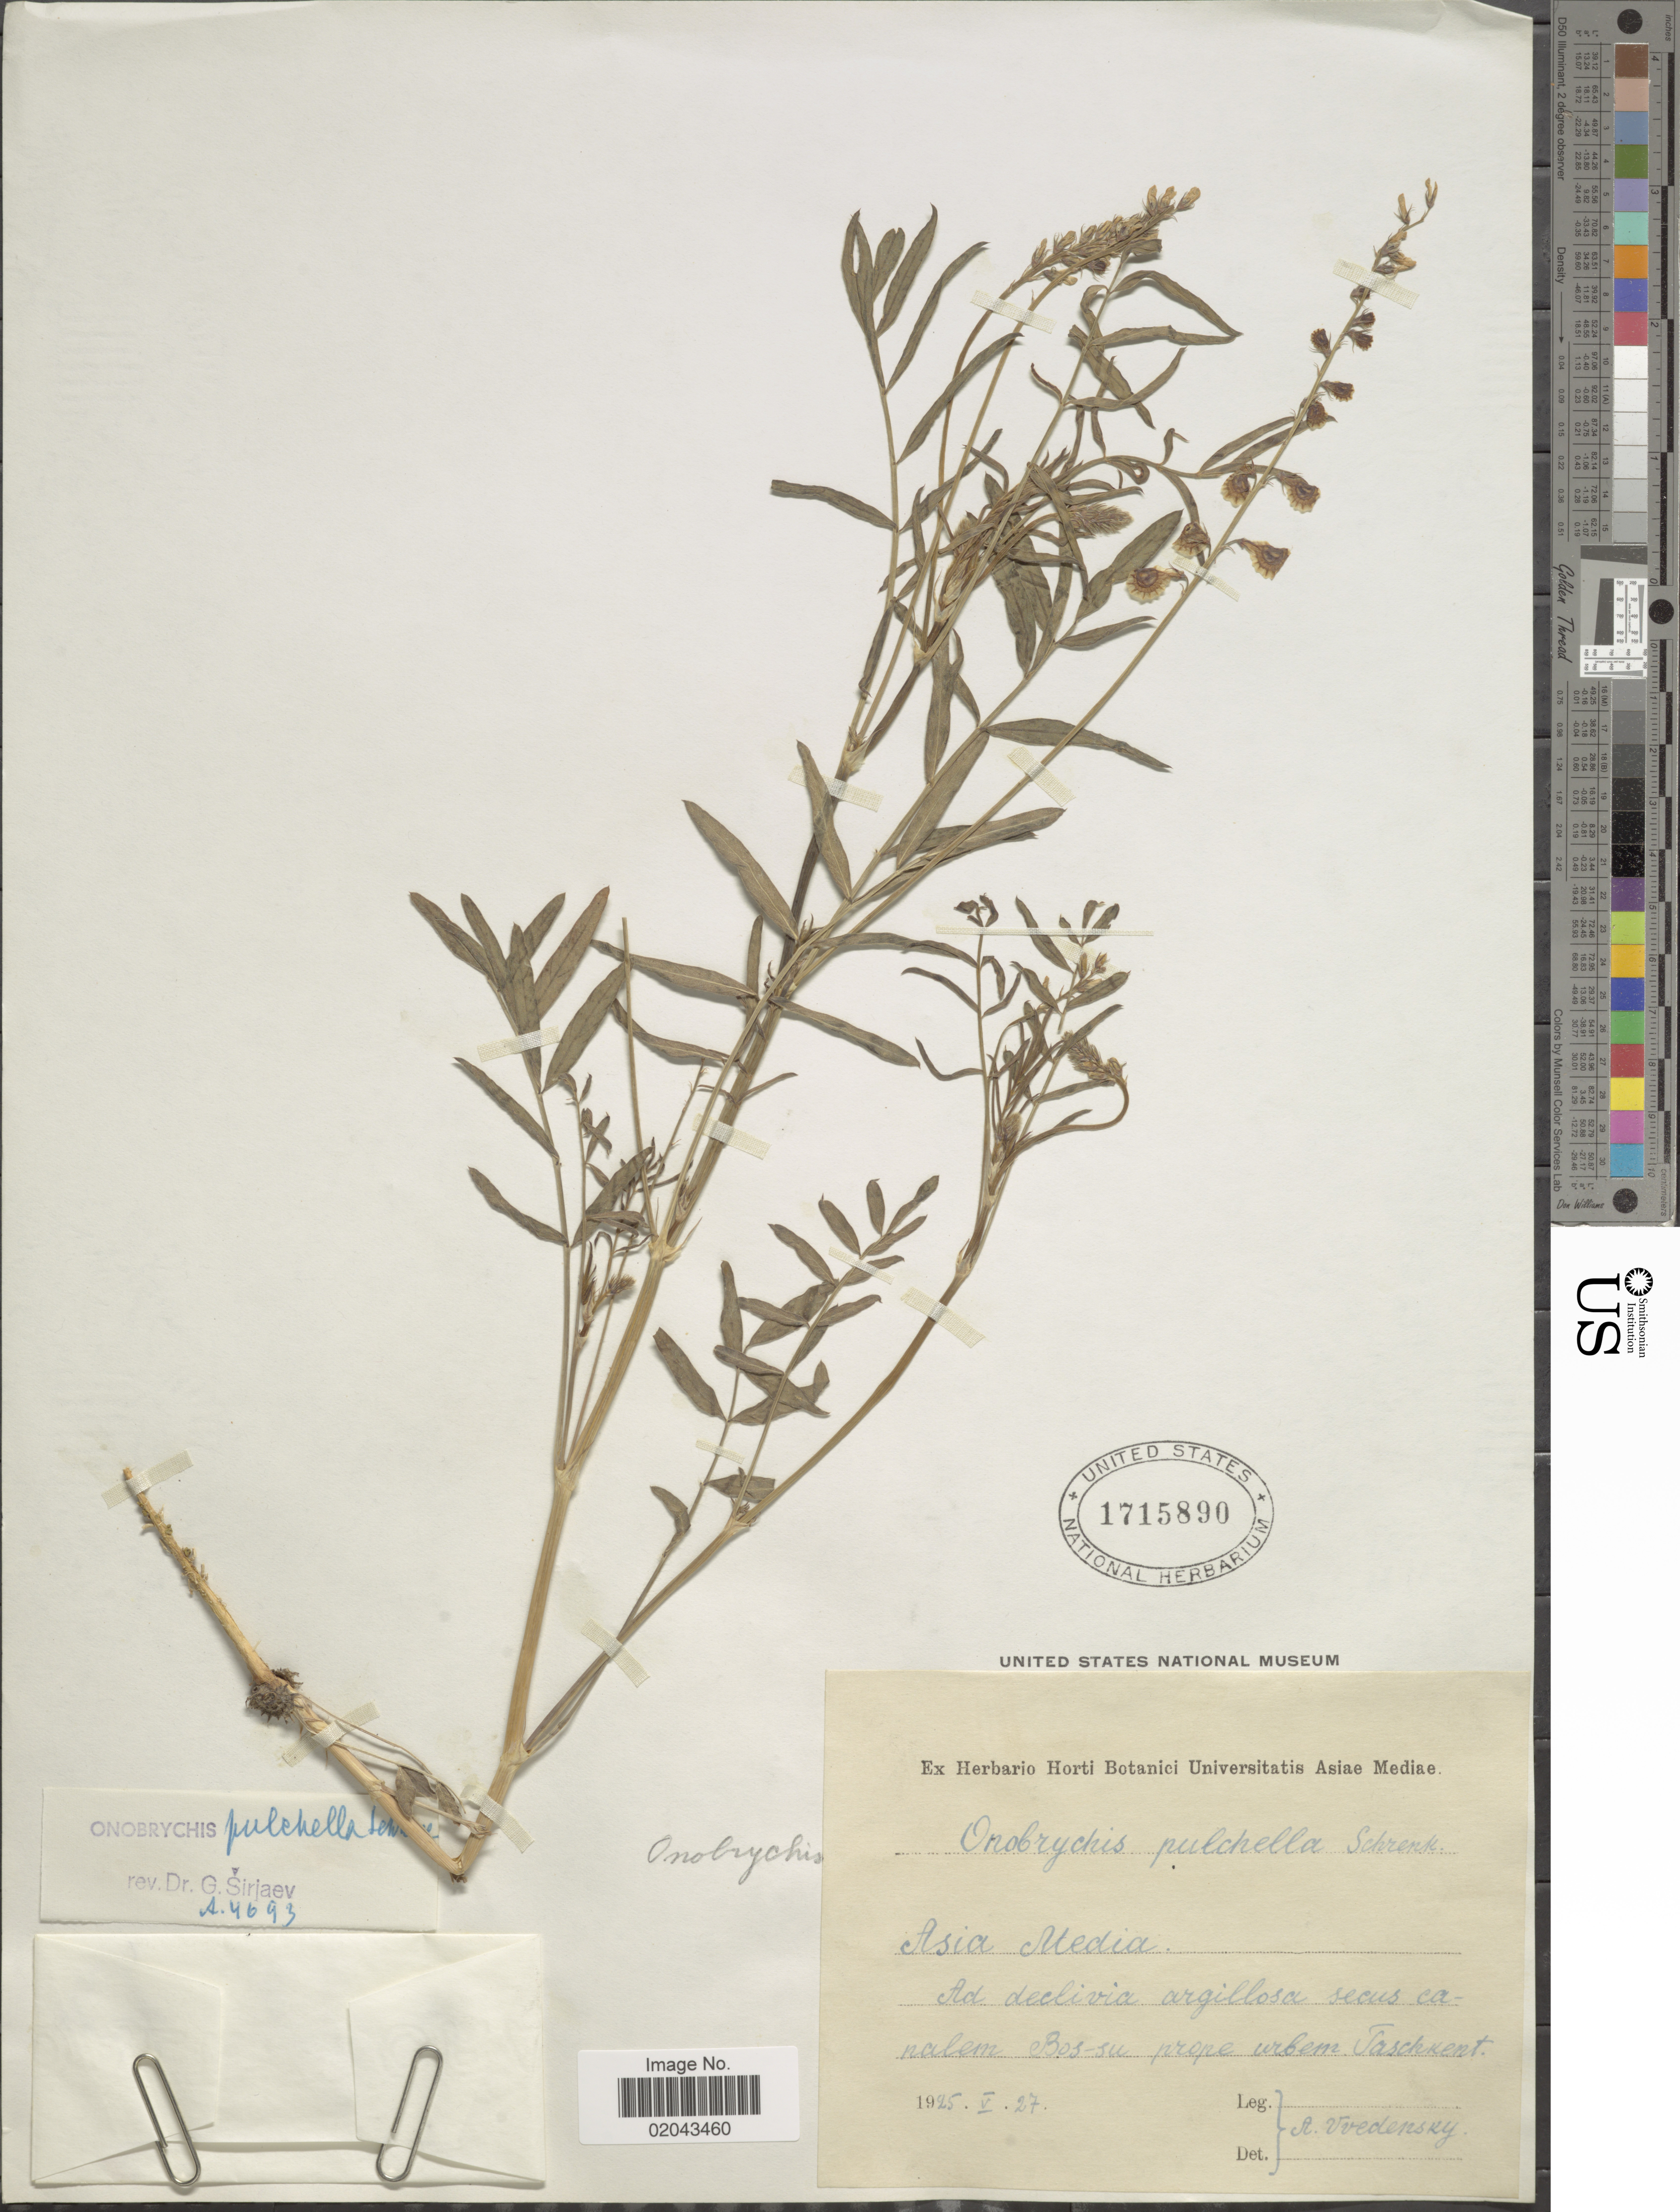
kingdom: Plantae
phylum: Tracheophyta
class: Magnoliopsida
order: Fabales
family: Fabaceae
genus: Onobrychis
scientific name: Onobrychis pulchella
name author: Schrenk ex Fisch. & C.A. Mey.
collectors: A. Vvedensky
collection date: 1925-05-27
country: Uzbekistan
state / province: Toshkent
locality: Asia Media. Ad declivia argillosa secus canalem Bos-su prope urbem Taschkent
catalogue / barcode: US 1715890